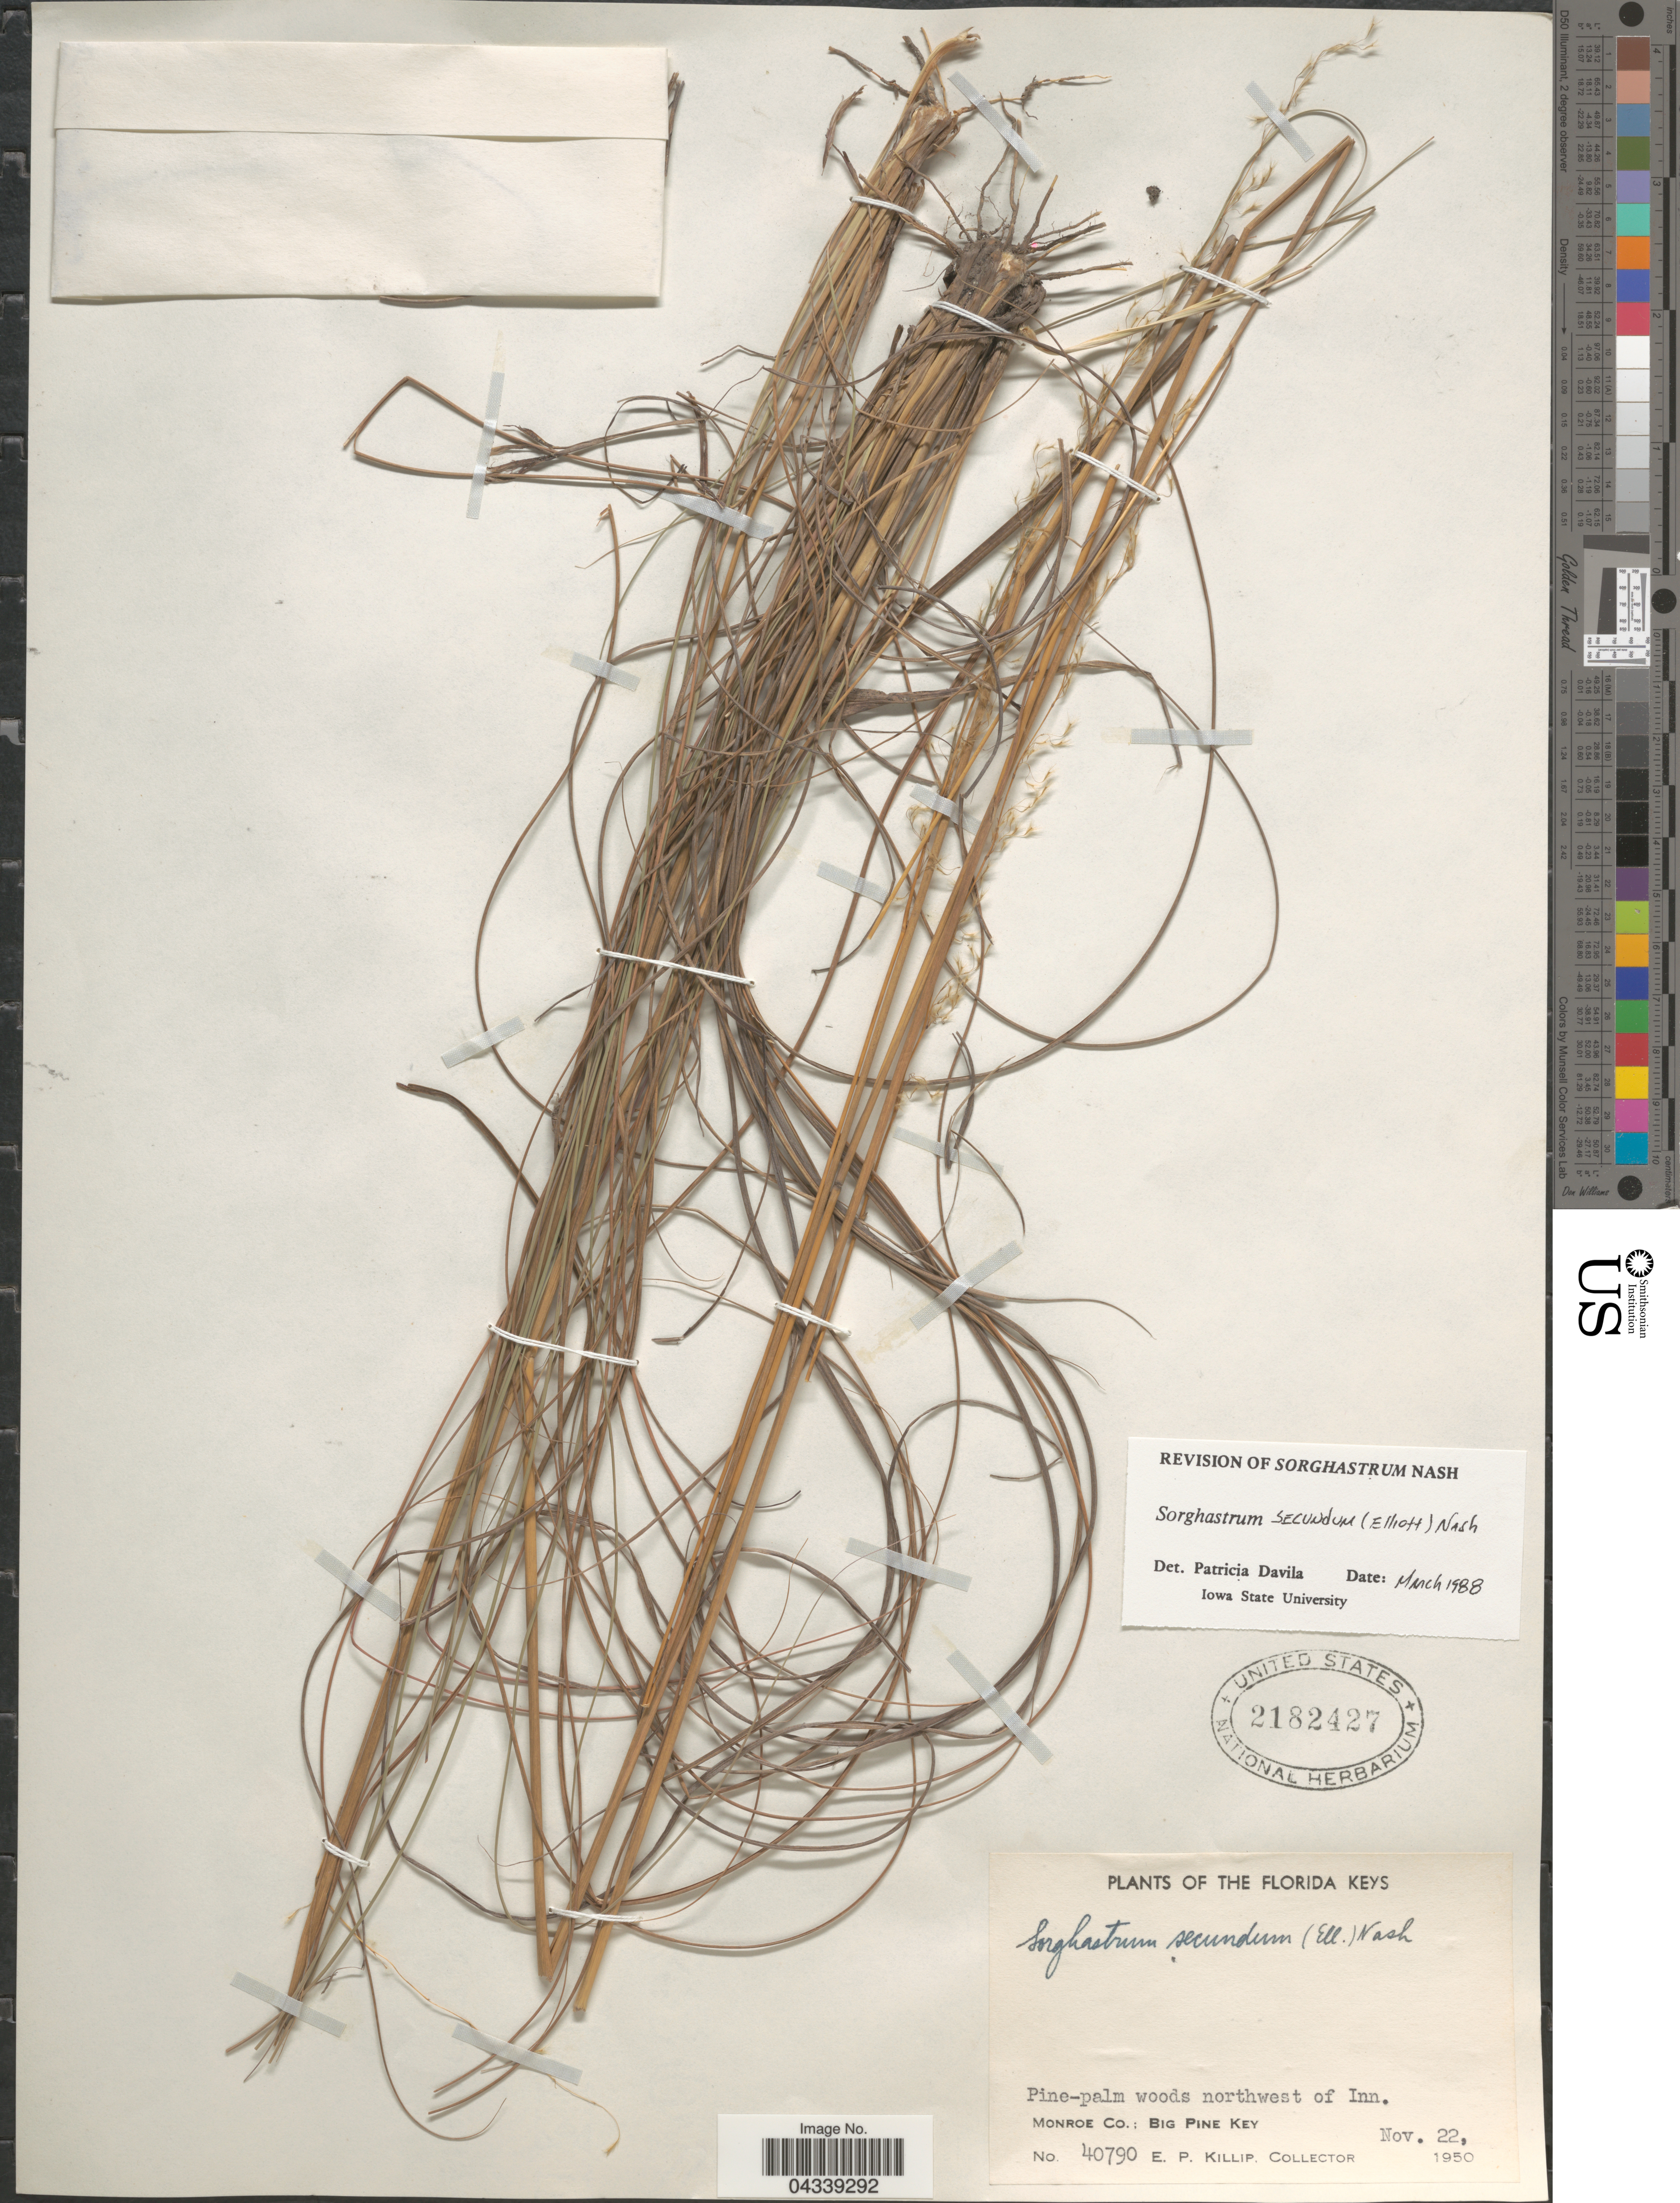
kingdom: Plantae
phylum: Tracheophyta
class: Liliopsida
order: Poales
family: Poaceae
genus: Sorghastrum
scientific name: Sorghastrum secundum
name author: (Elliott) Nash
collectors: E. P. Killip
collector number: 40790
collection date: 1950-11-22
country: United States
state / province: Florida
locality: The Florida Keys. Pine-palm woods northwest of Inn. Monroe Co.; Big Pine Key.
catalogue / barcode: US 2182427